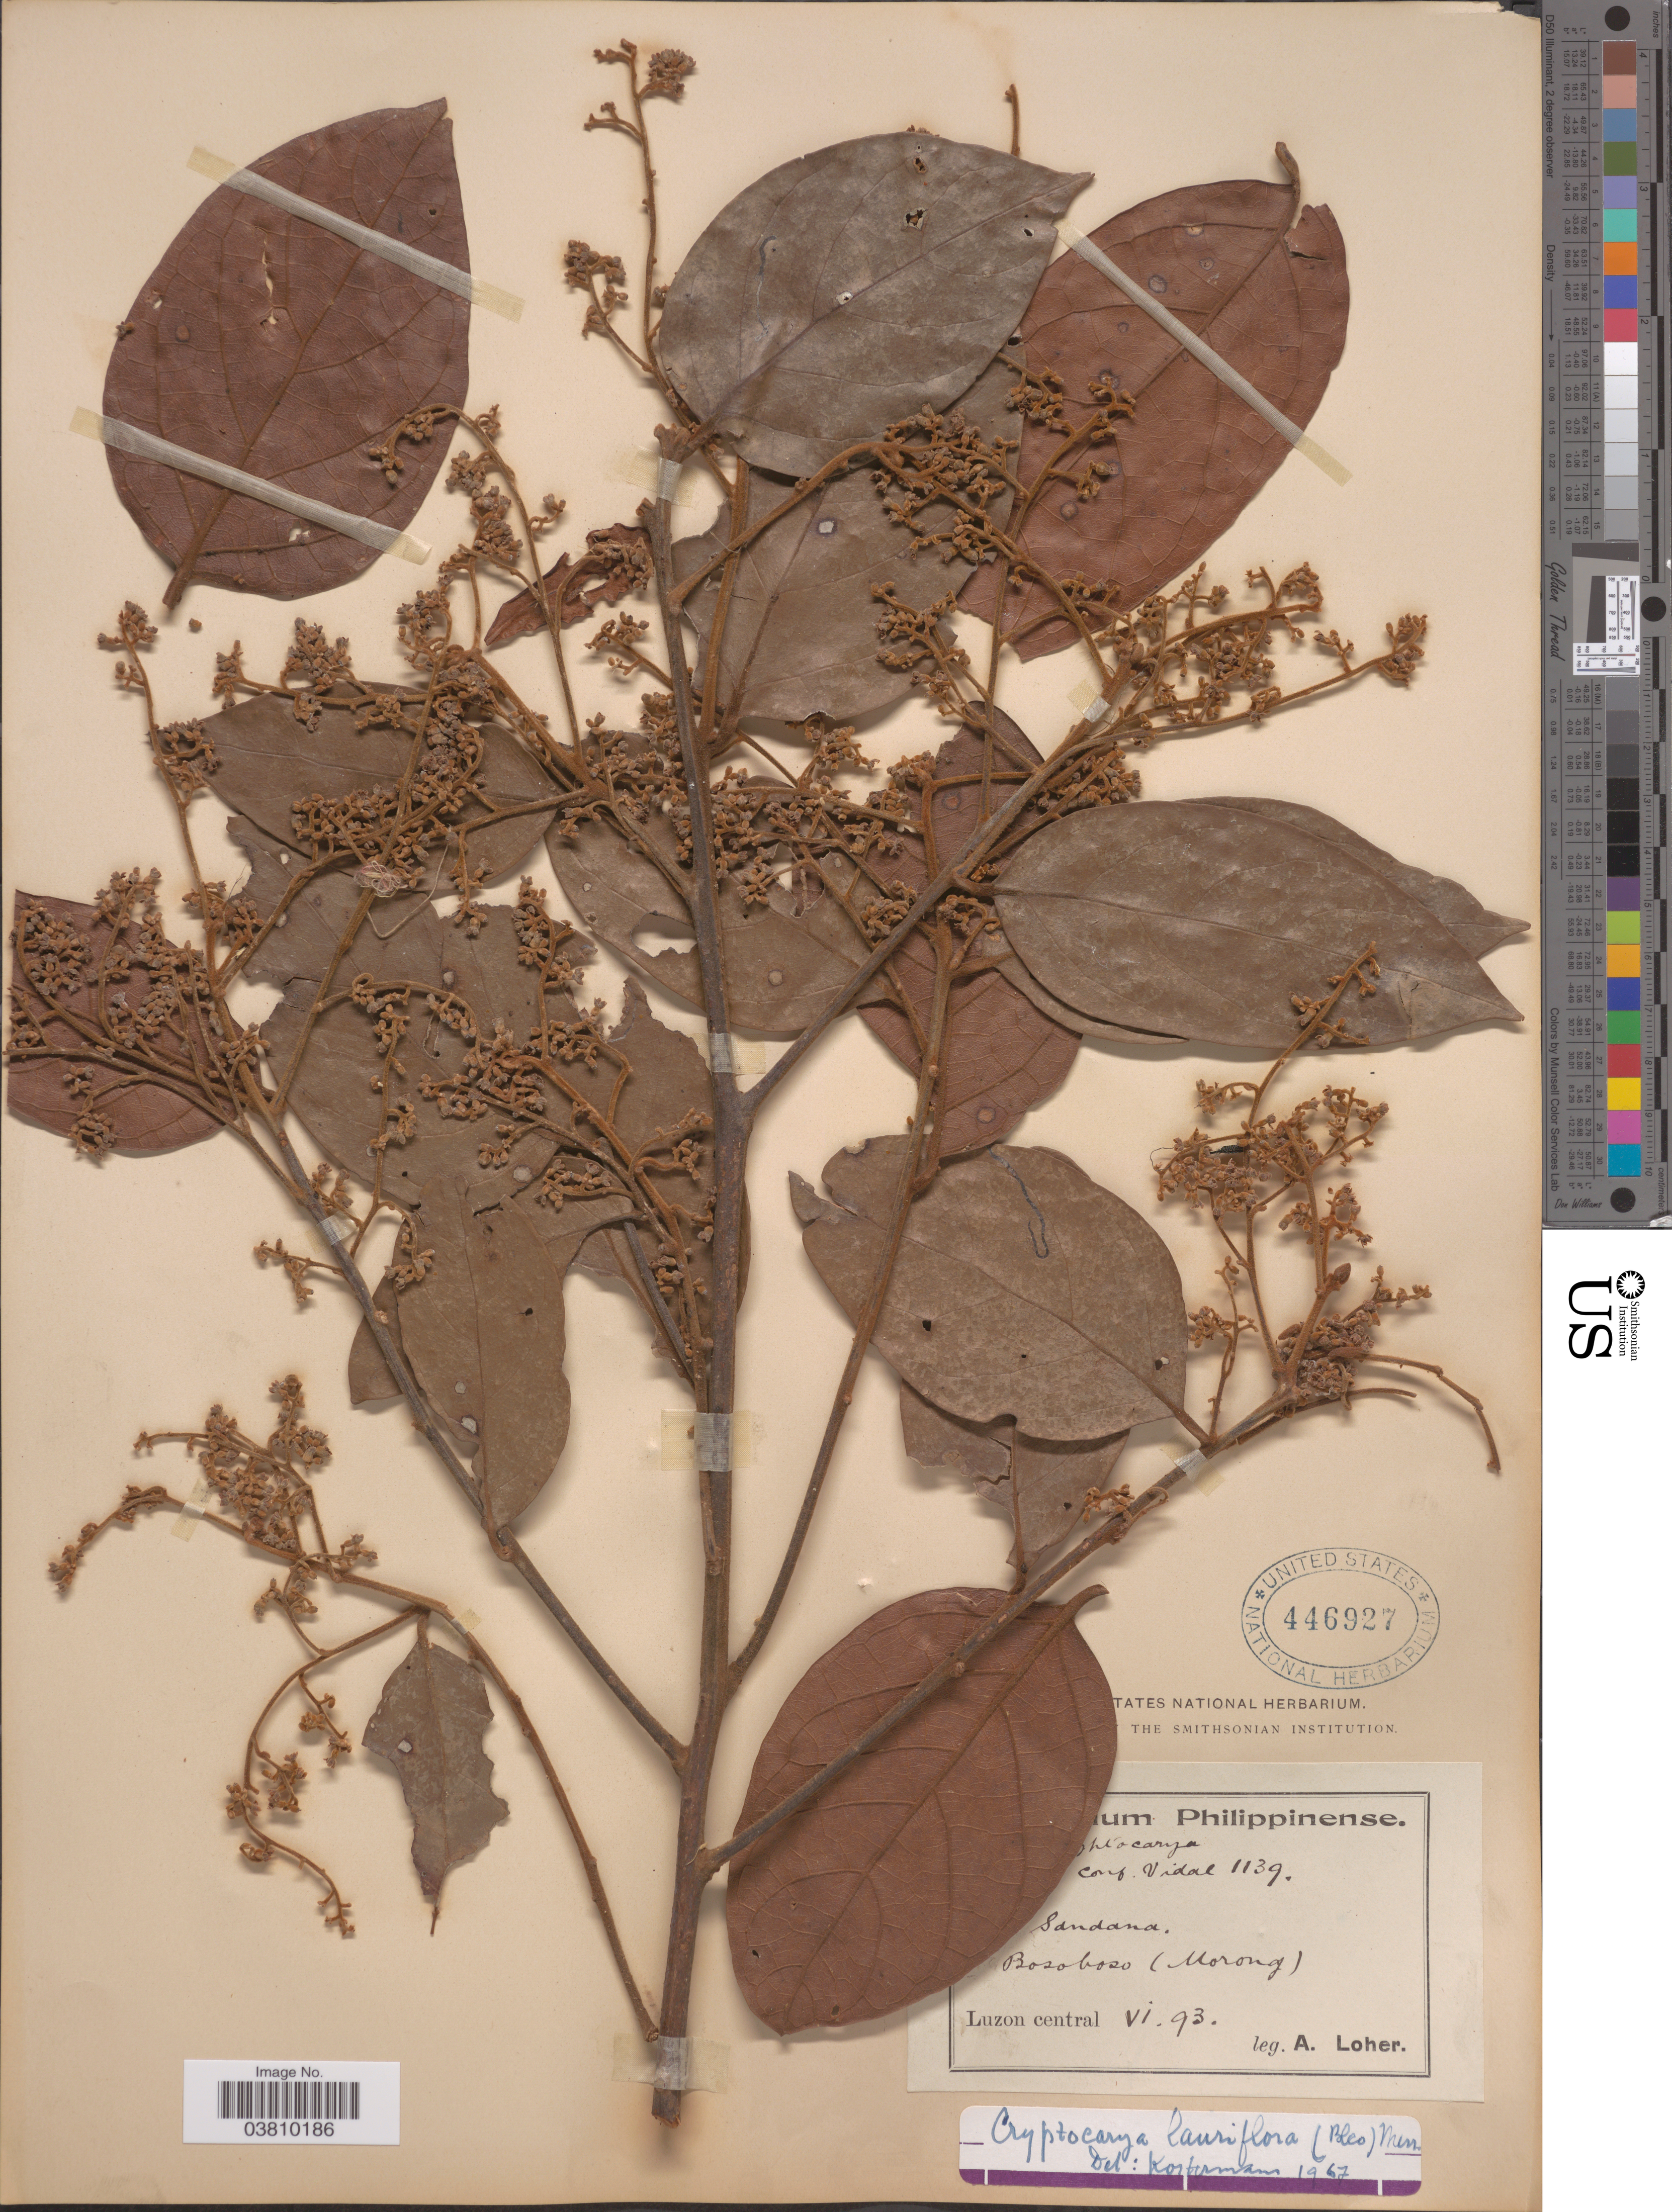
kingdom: Plantae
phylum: Tracheophyta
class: Magnoliopsida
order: Laurales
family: Lauraceae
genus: Cryptocarya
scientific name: Cryptocarya lauriflora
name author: (Blanco) Merr.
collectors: A. Loher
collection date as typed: Transcribed d/m/y: /6/93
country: Philippines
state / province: Central Luzon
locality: Bosoboso (Morong). Luzon central.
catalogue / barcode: US 446927